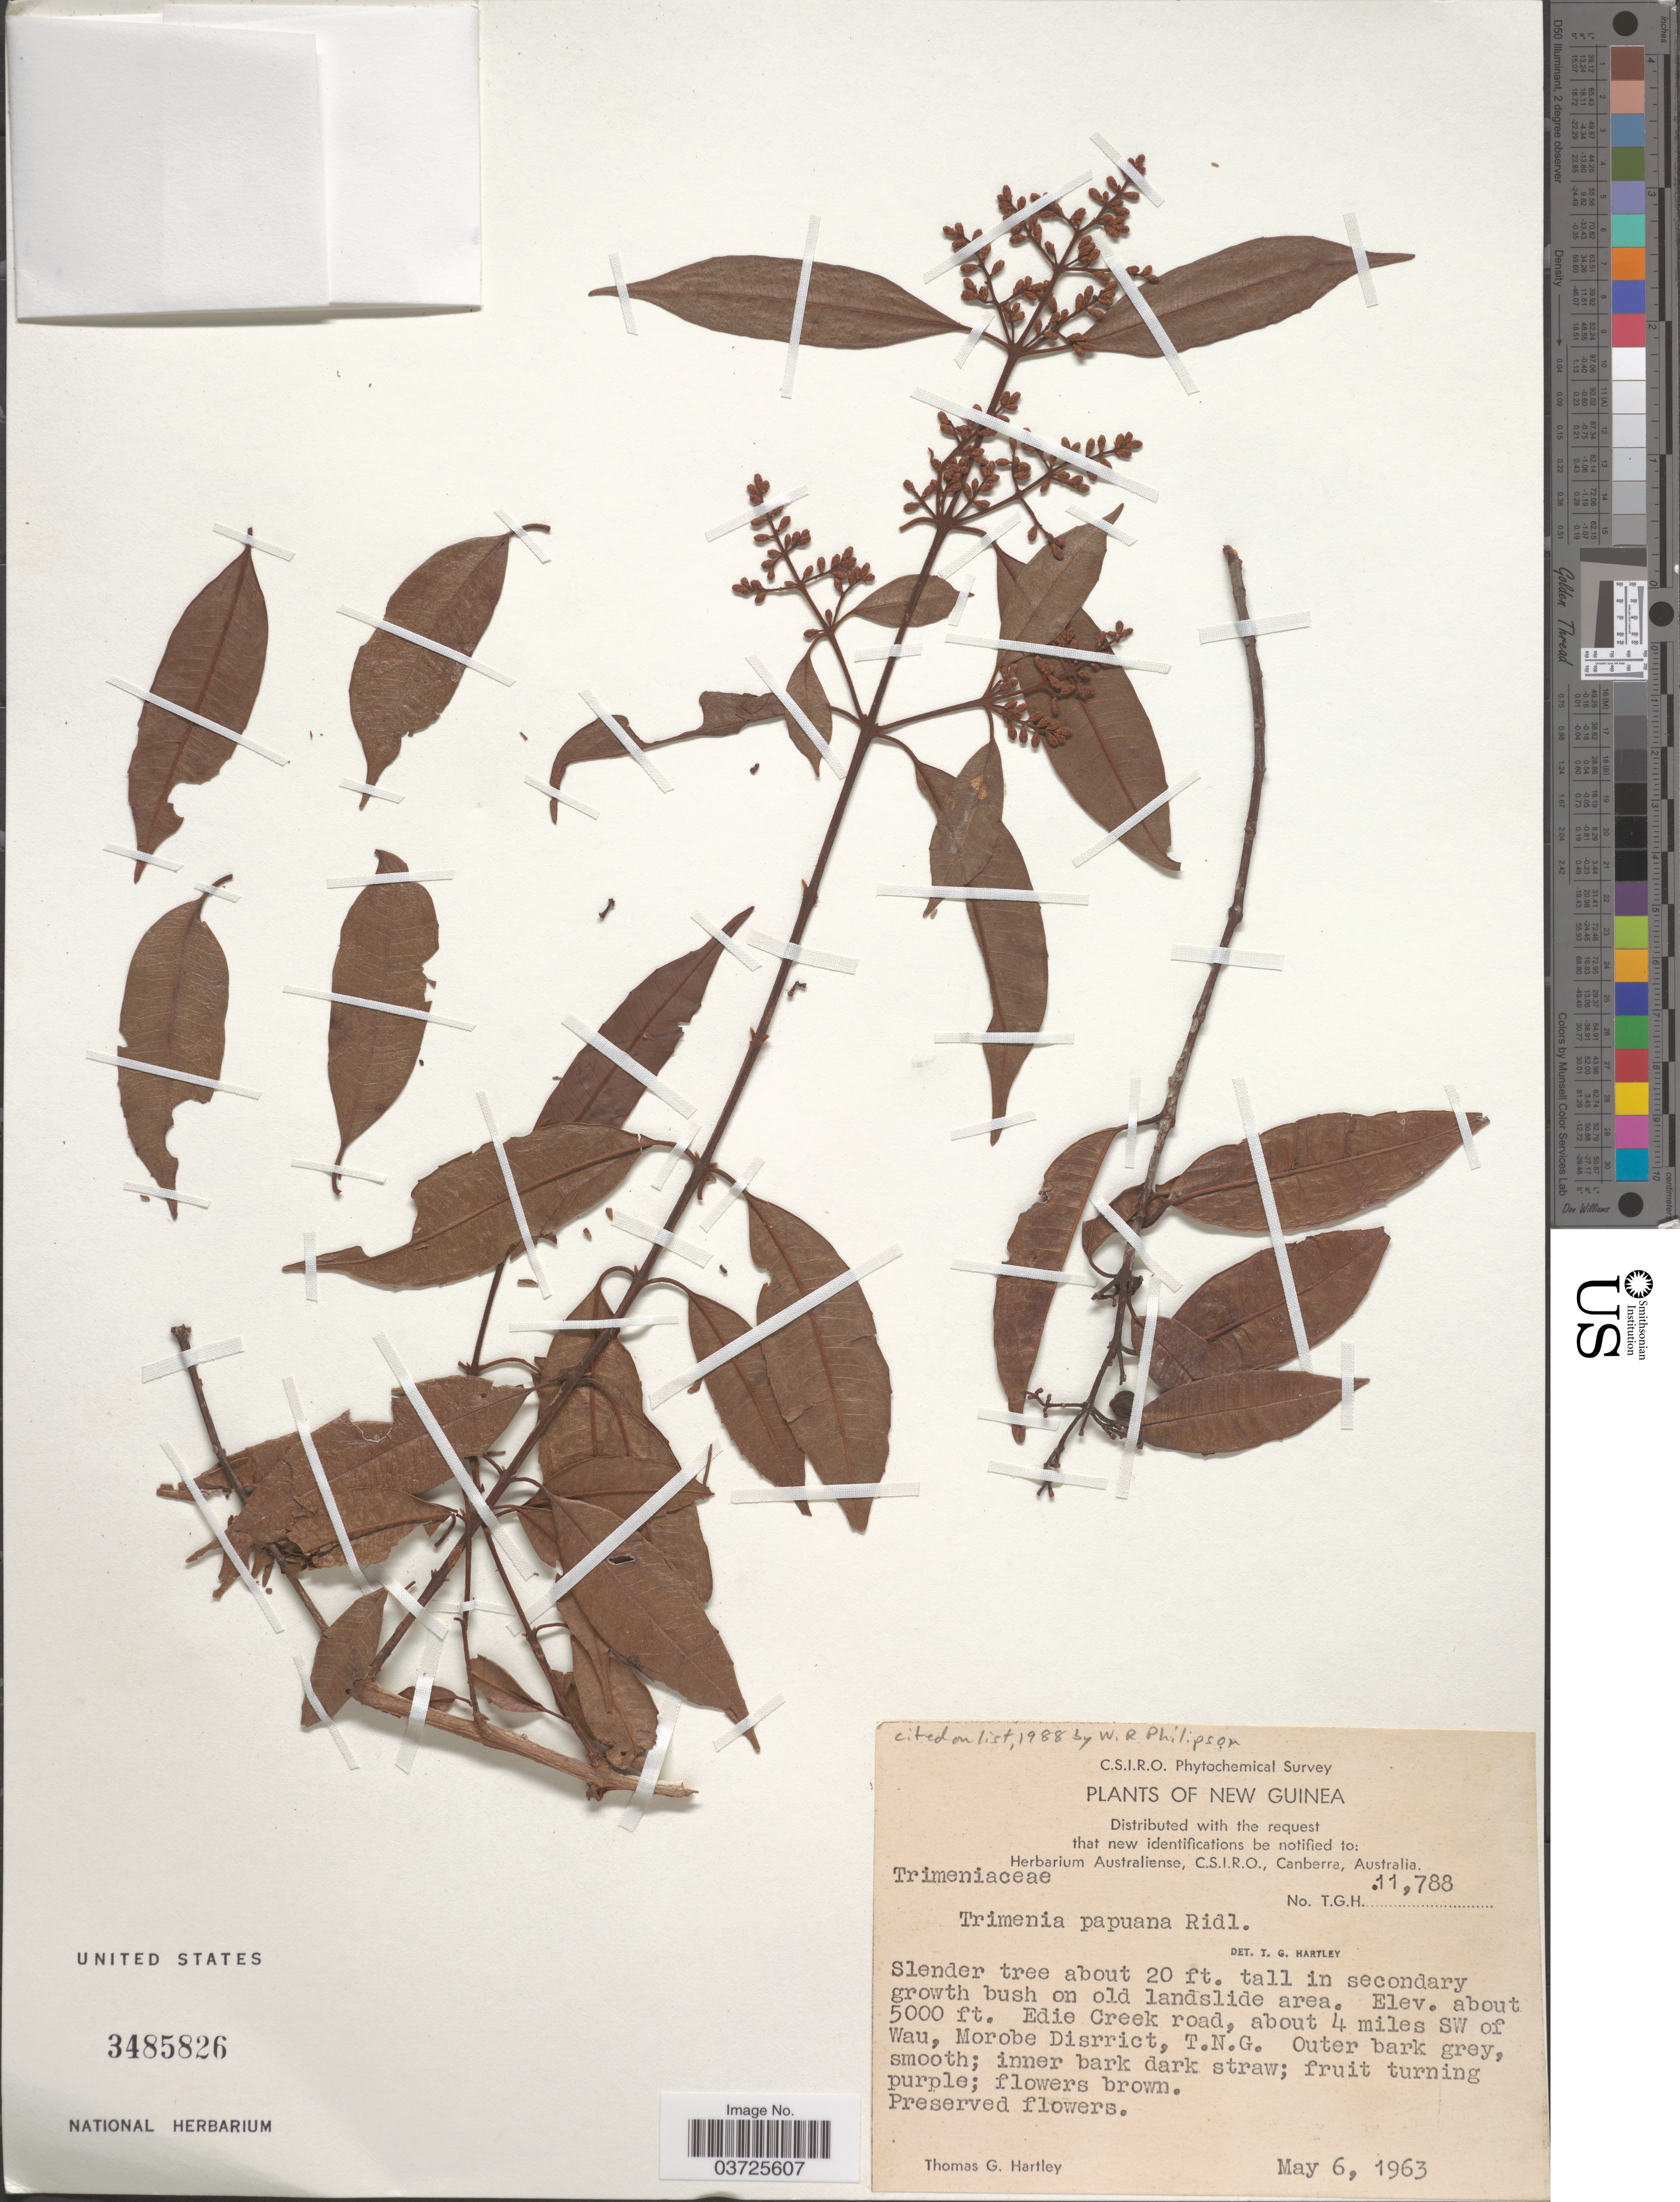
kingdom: Plantae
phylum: Tracheophyta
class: Magnoliopsida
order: Austrobaileyales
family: Trimeniaceae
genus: Trimenia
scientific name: Trimenia papuana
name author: Ridl.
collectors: T. G. Hartley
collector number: T.G.H.11788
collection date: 1963-05-06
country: Papua New Guinea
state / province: Morobe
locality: New Guinea. Edie Creek road, about 4 miles SW of Wau, Morobe District, T. N. G.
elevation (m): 1524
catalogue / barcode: US 3485826